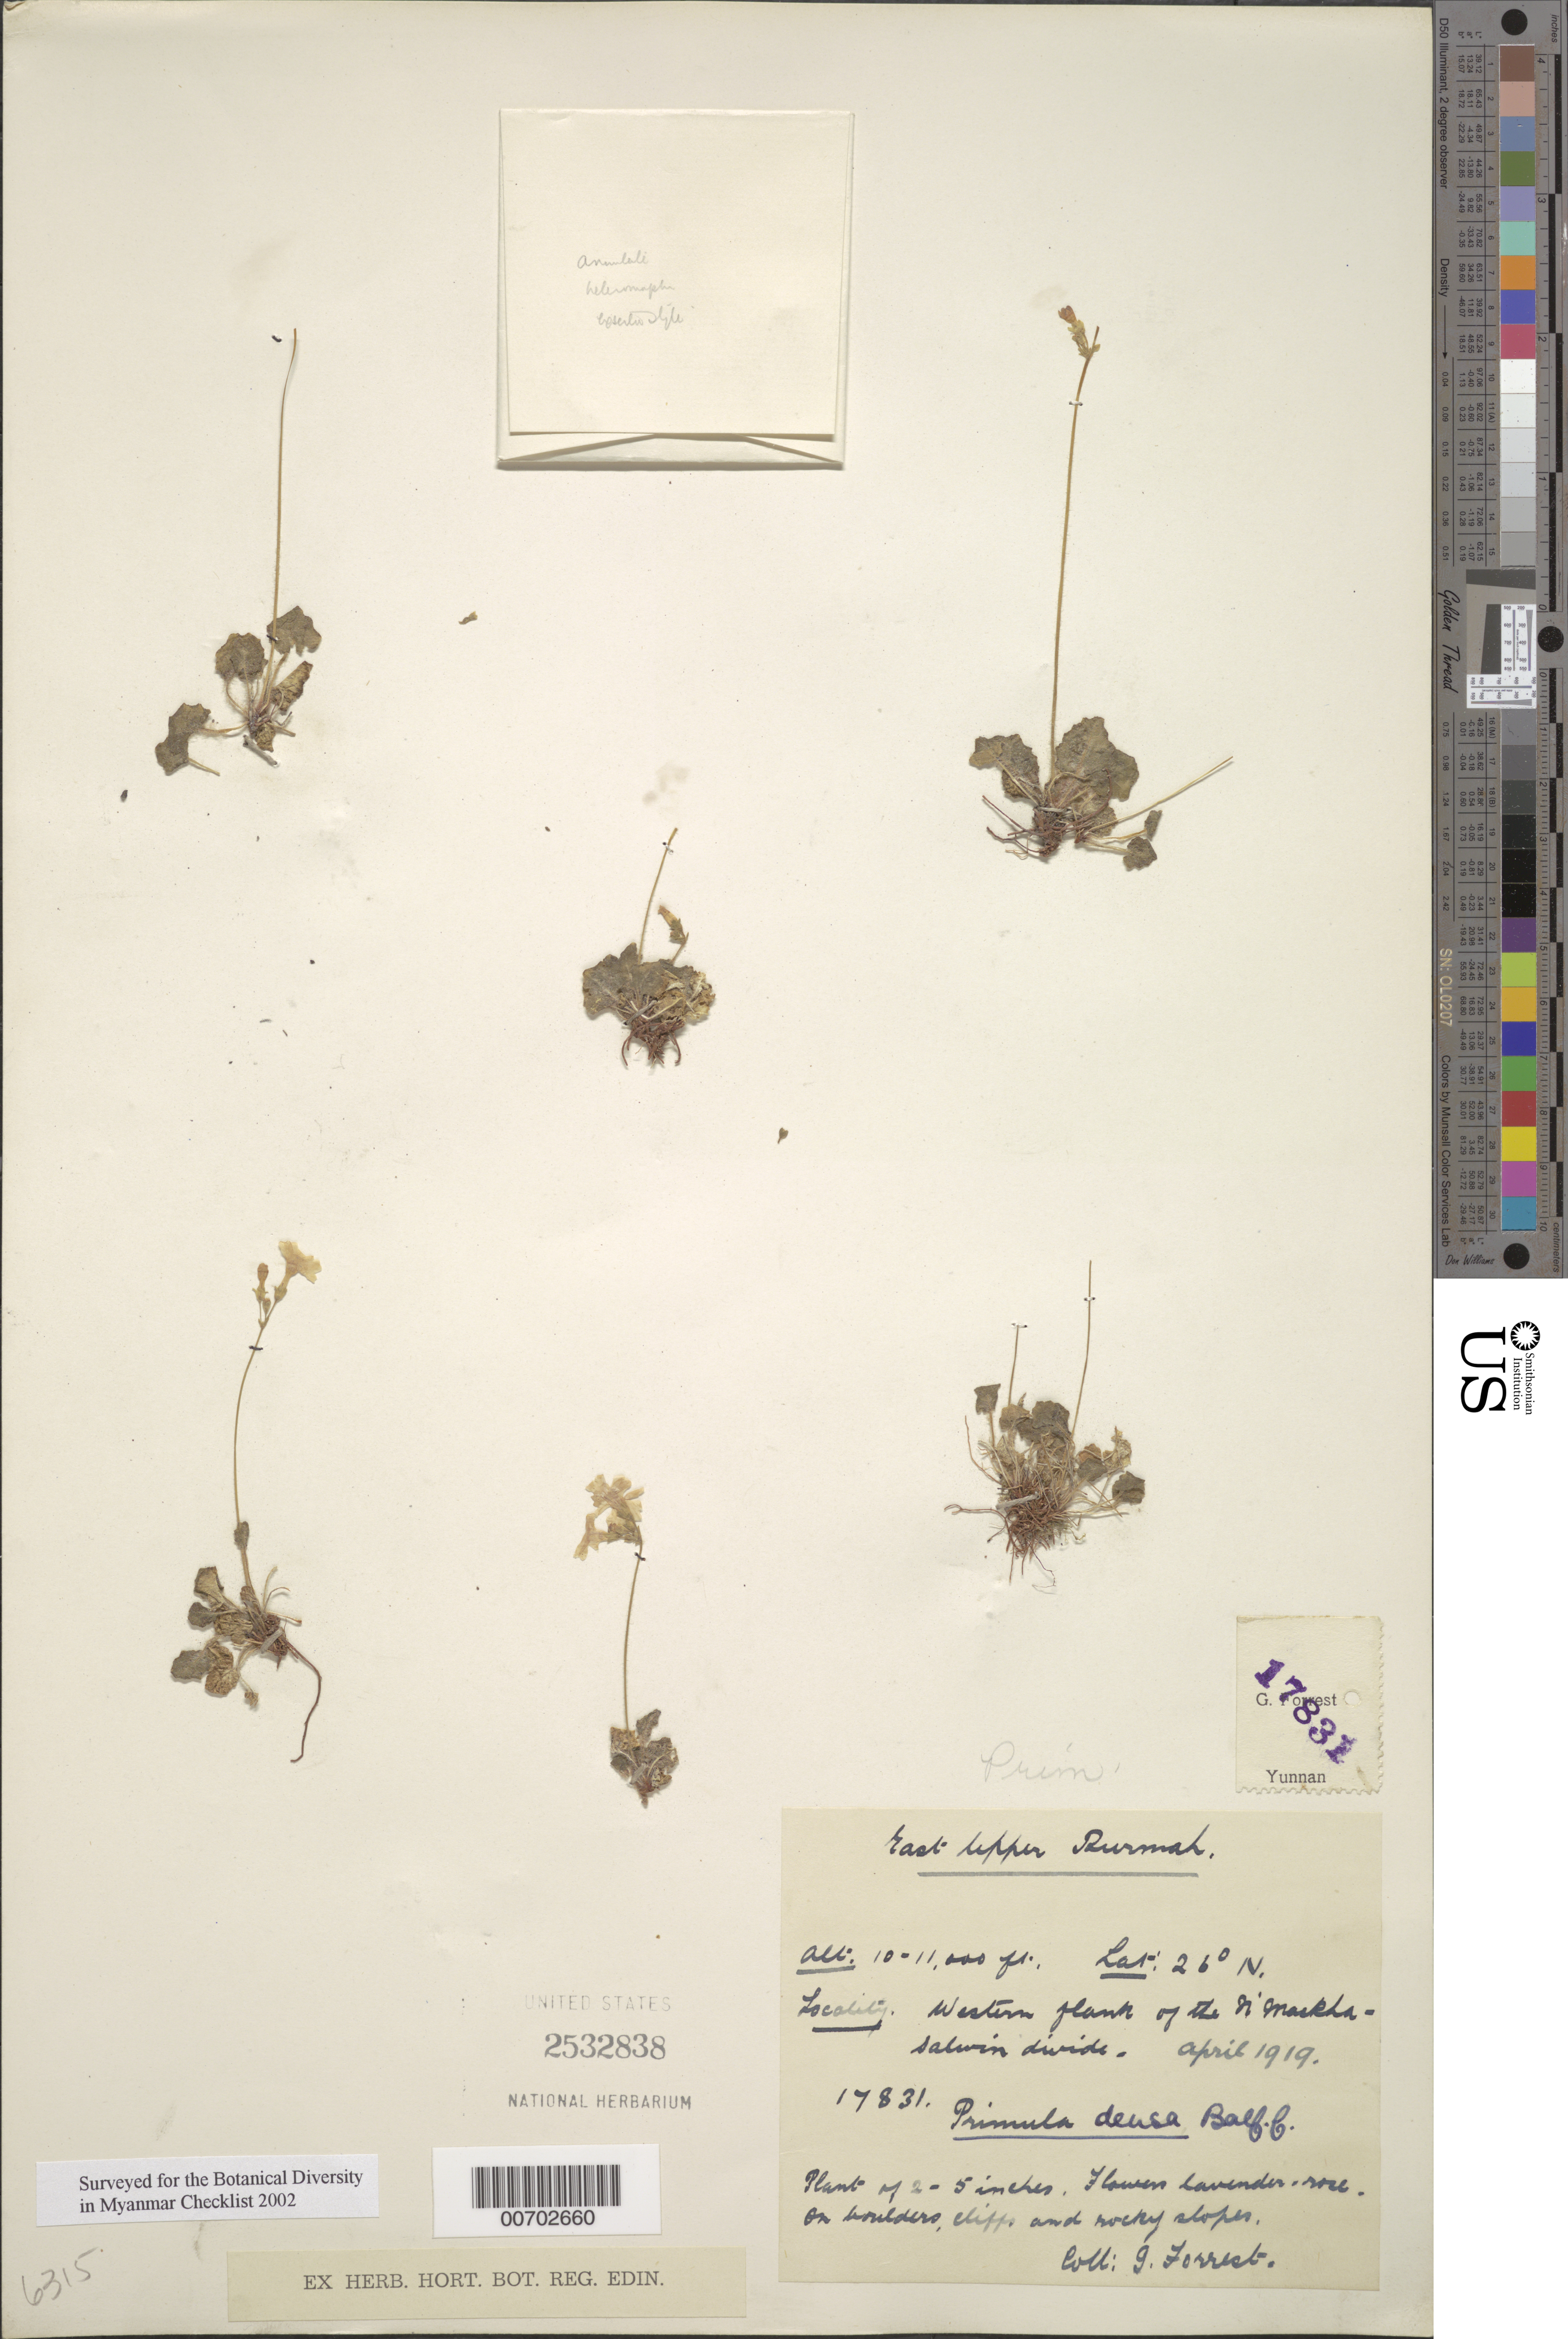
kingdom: Plantae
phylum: Tracheophyta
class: Magnoliopsida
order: Ericales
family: Primulaceae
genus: Primula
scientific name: Primula densa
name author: Balf. f.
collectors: G. Forrest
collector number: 17831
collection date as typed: Apr 1919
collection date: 1919-04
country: Myanmar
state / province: Kachin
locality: N'Maikha-Salwin Divide, W flank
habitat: On boulders, cliffs and rocky slopes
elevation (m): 3048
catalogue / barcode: US 2532838